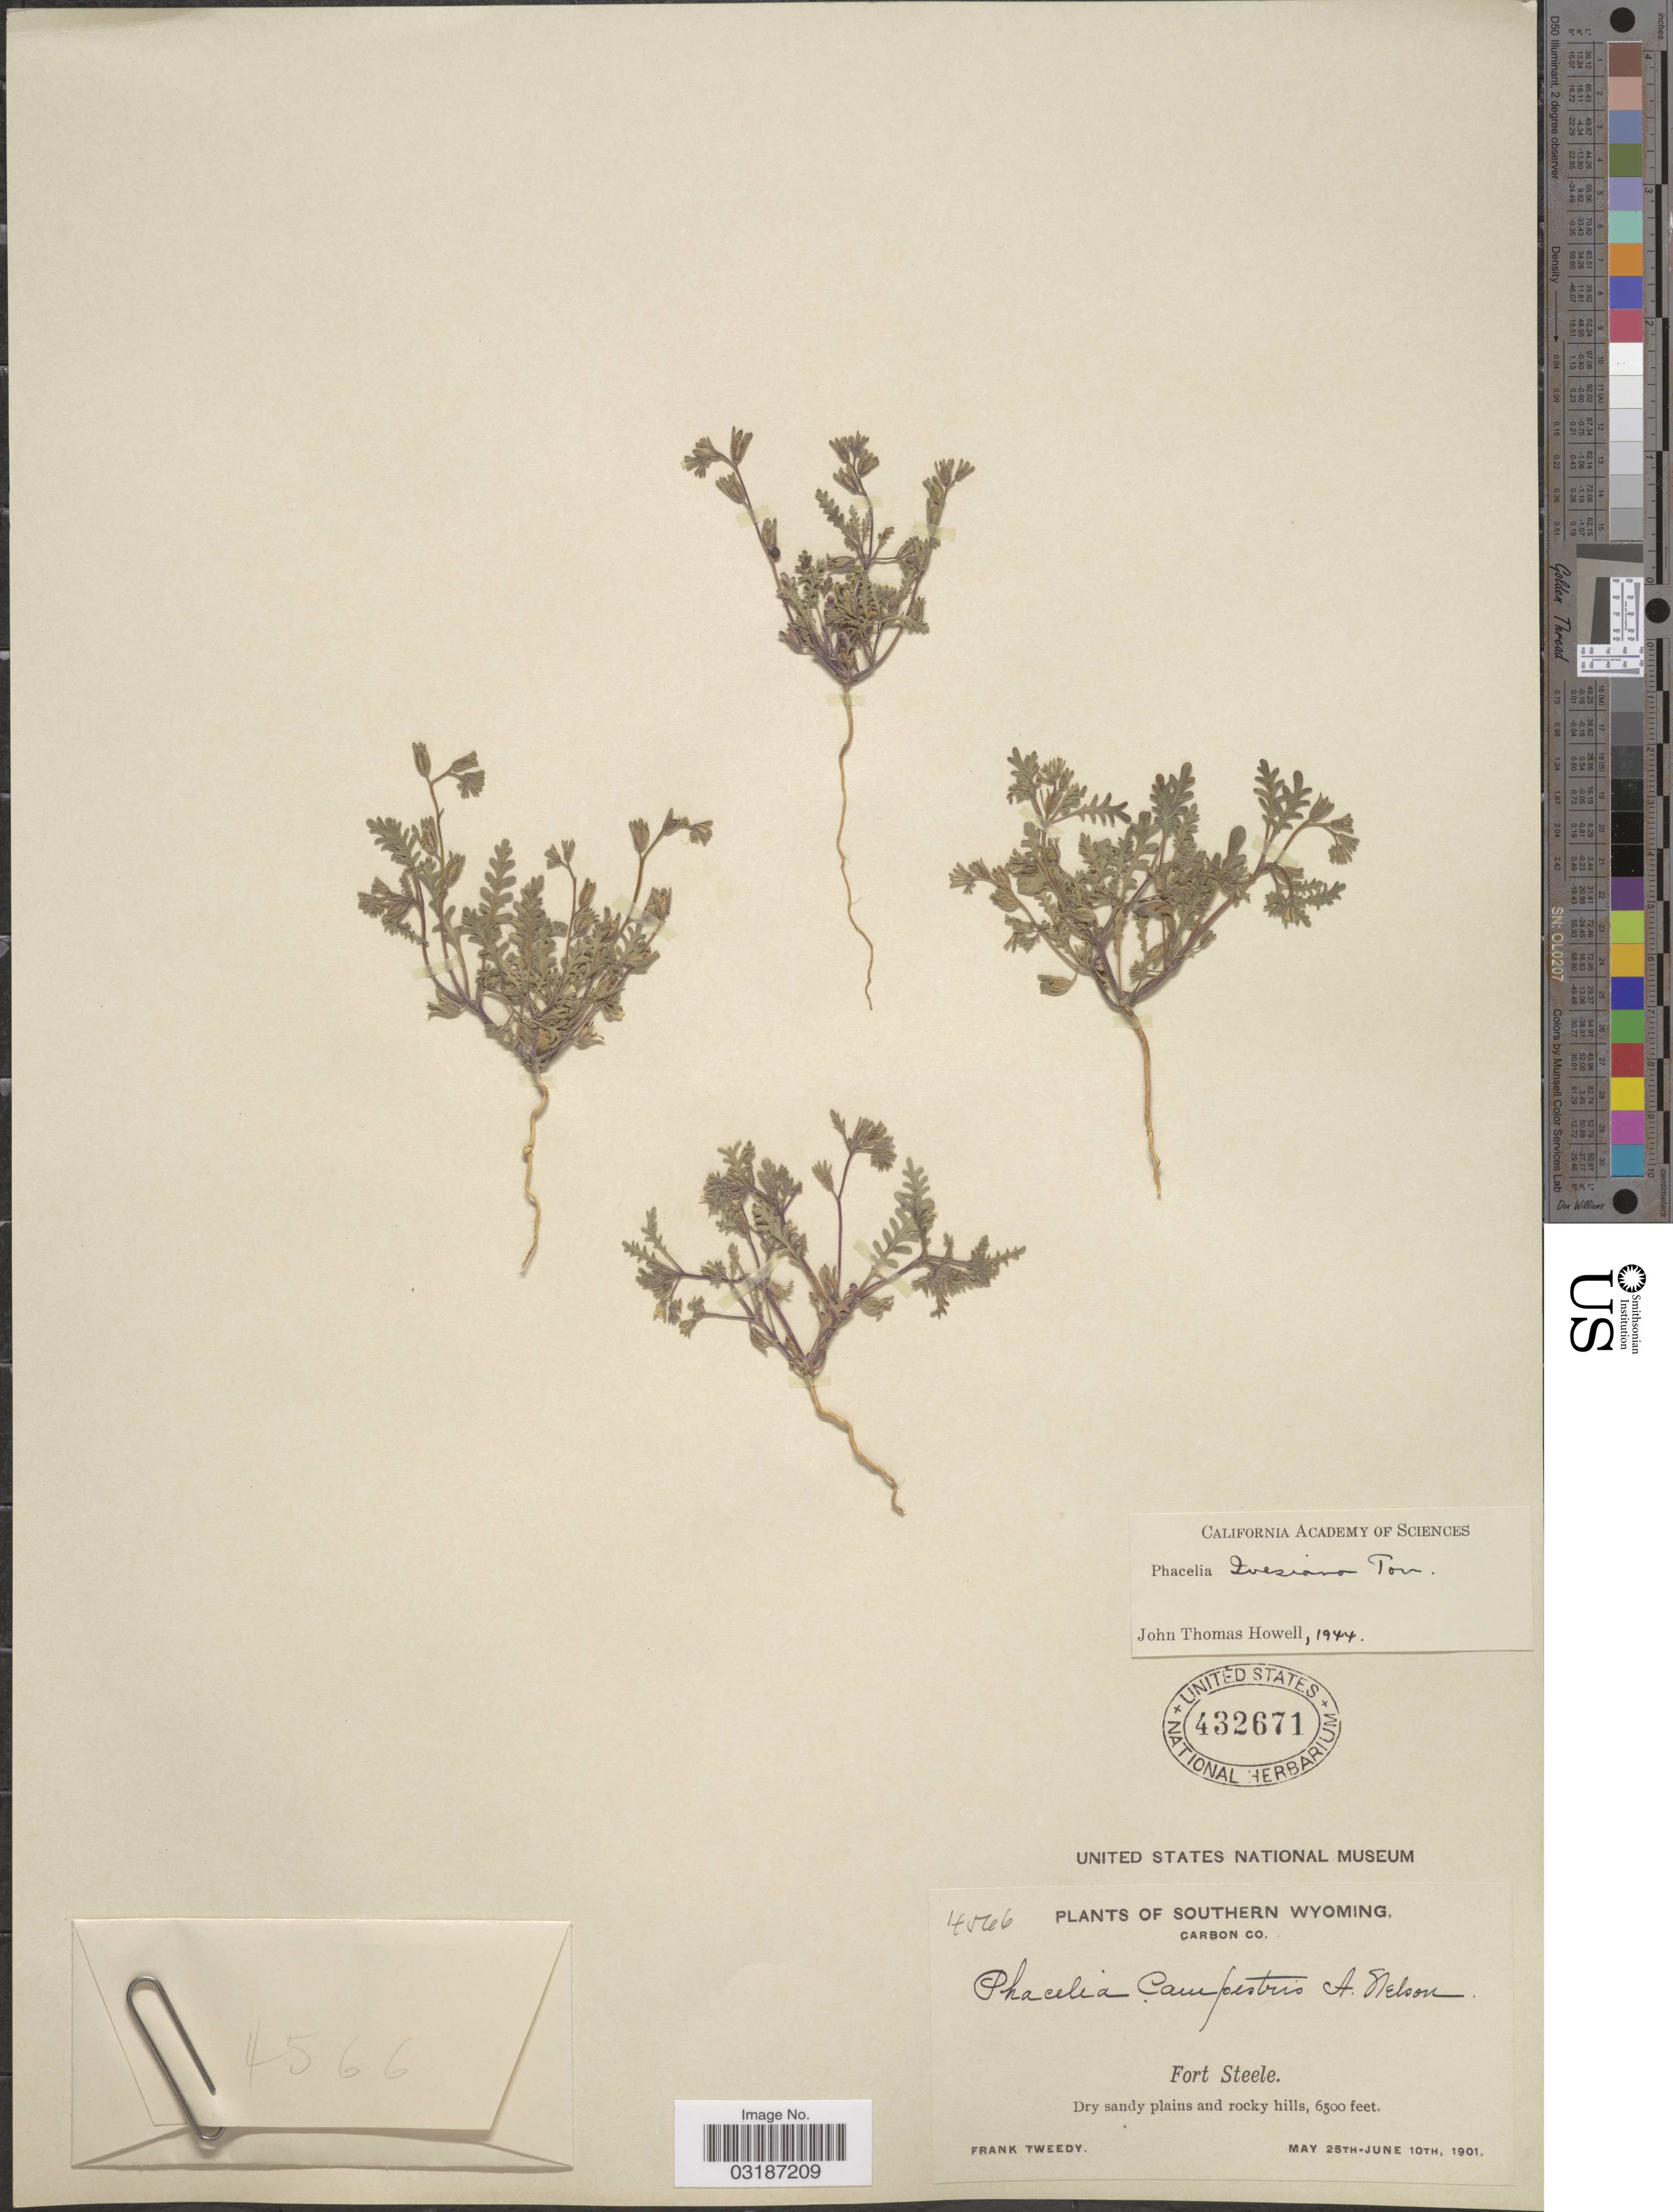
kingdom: Plantae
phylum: Tracheophyta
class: Magnoliopsida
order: Boraginales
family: Hydrophyllaceae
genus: Phacelia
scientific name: Phacelia ivesiana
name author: Torr.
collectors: F. Tweedy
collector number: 4566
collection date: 1901-05-25/1901-06-10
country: United States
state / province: Wyoming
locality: Southern Wyoming. Carbon Co. Fort Steele.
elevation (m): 1981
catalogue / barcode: US 432671